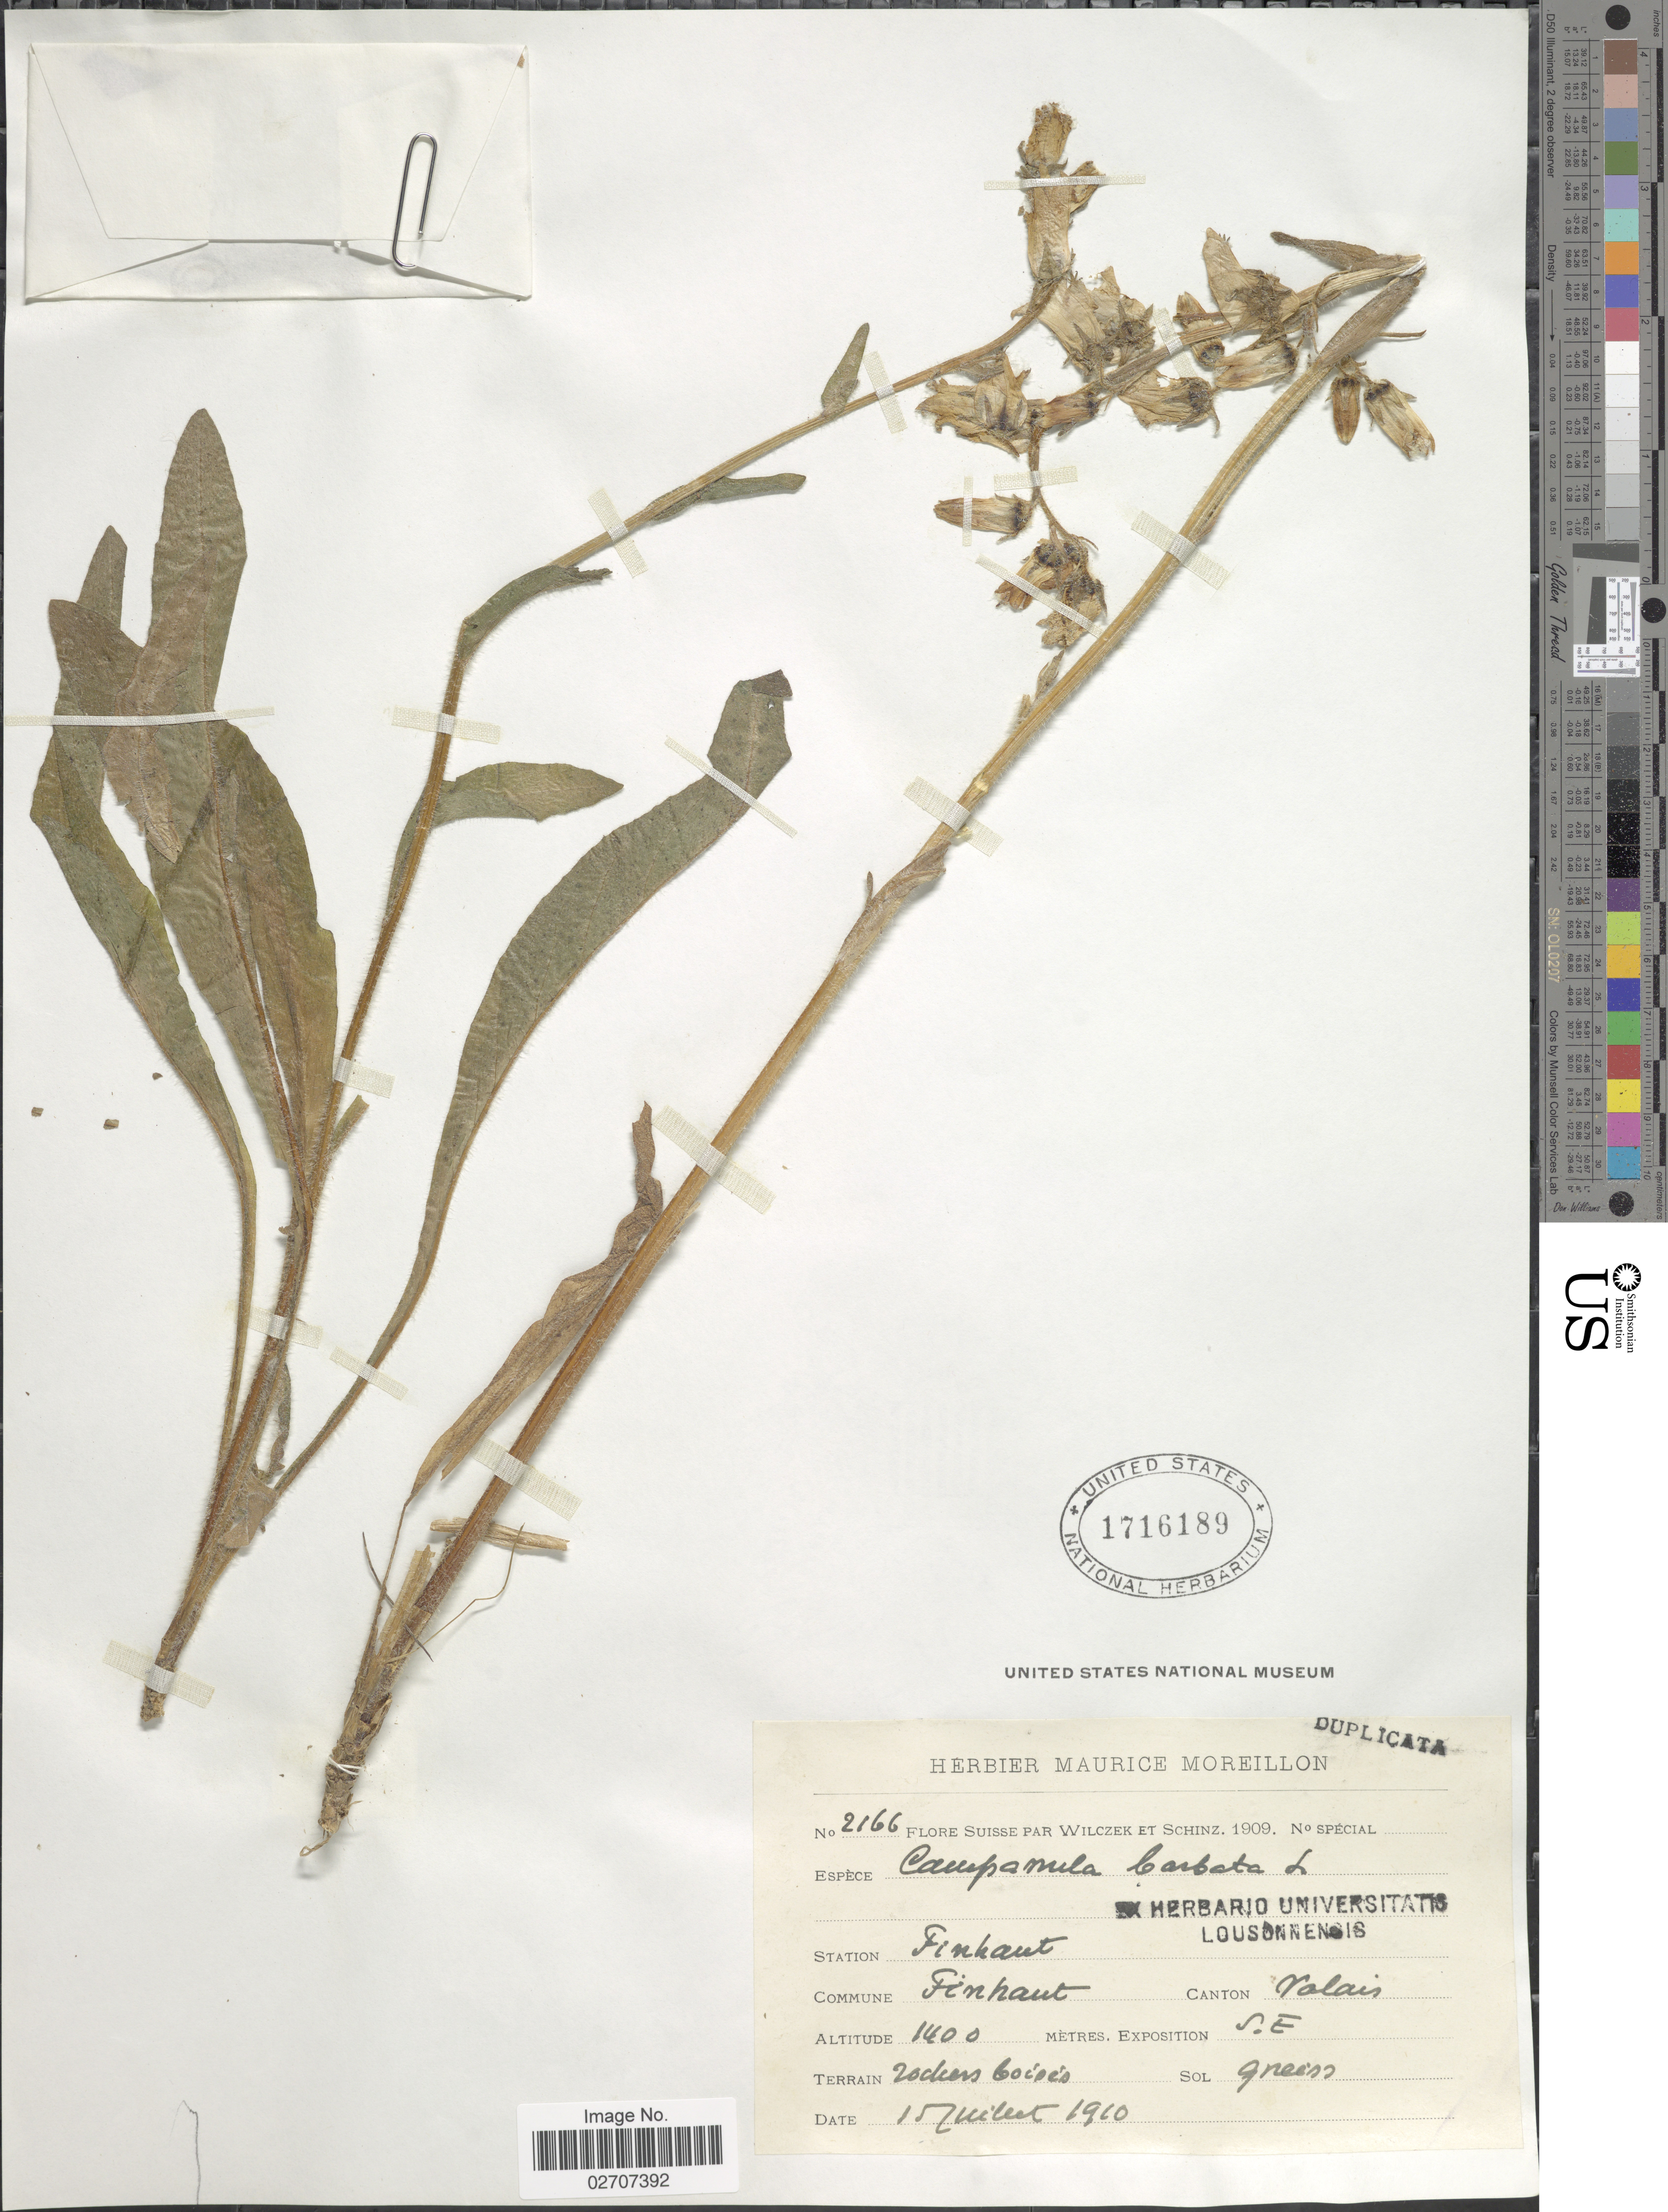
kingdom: Plantae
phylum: Tracheophyta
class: Magnoliopsida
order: Asterales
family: Campanulaceae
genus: Campanula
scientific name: Campanula barbata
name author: L.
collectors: Wilczek & -. Schinz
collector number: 2166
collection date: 1910-07-15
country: Switzerland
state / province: Valais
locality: Finhaut, Commune Finhaut, Canton Valais, Exposition S.E.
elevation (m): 1400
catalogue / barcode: US 1716189